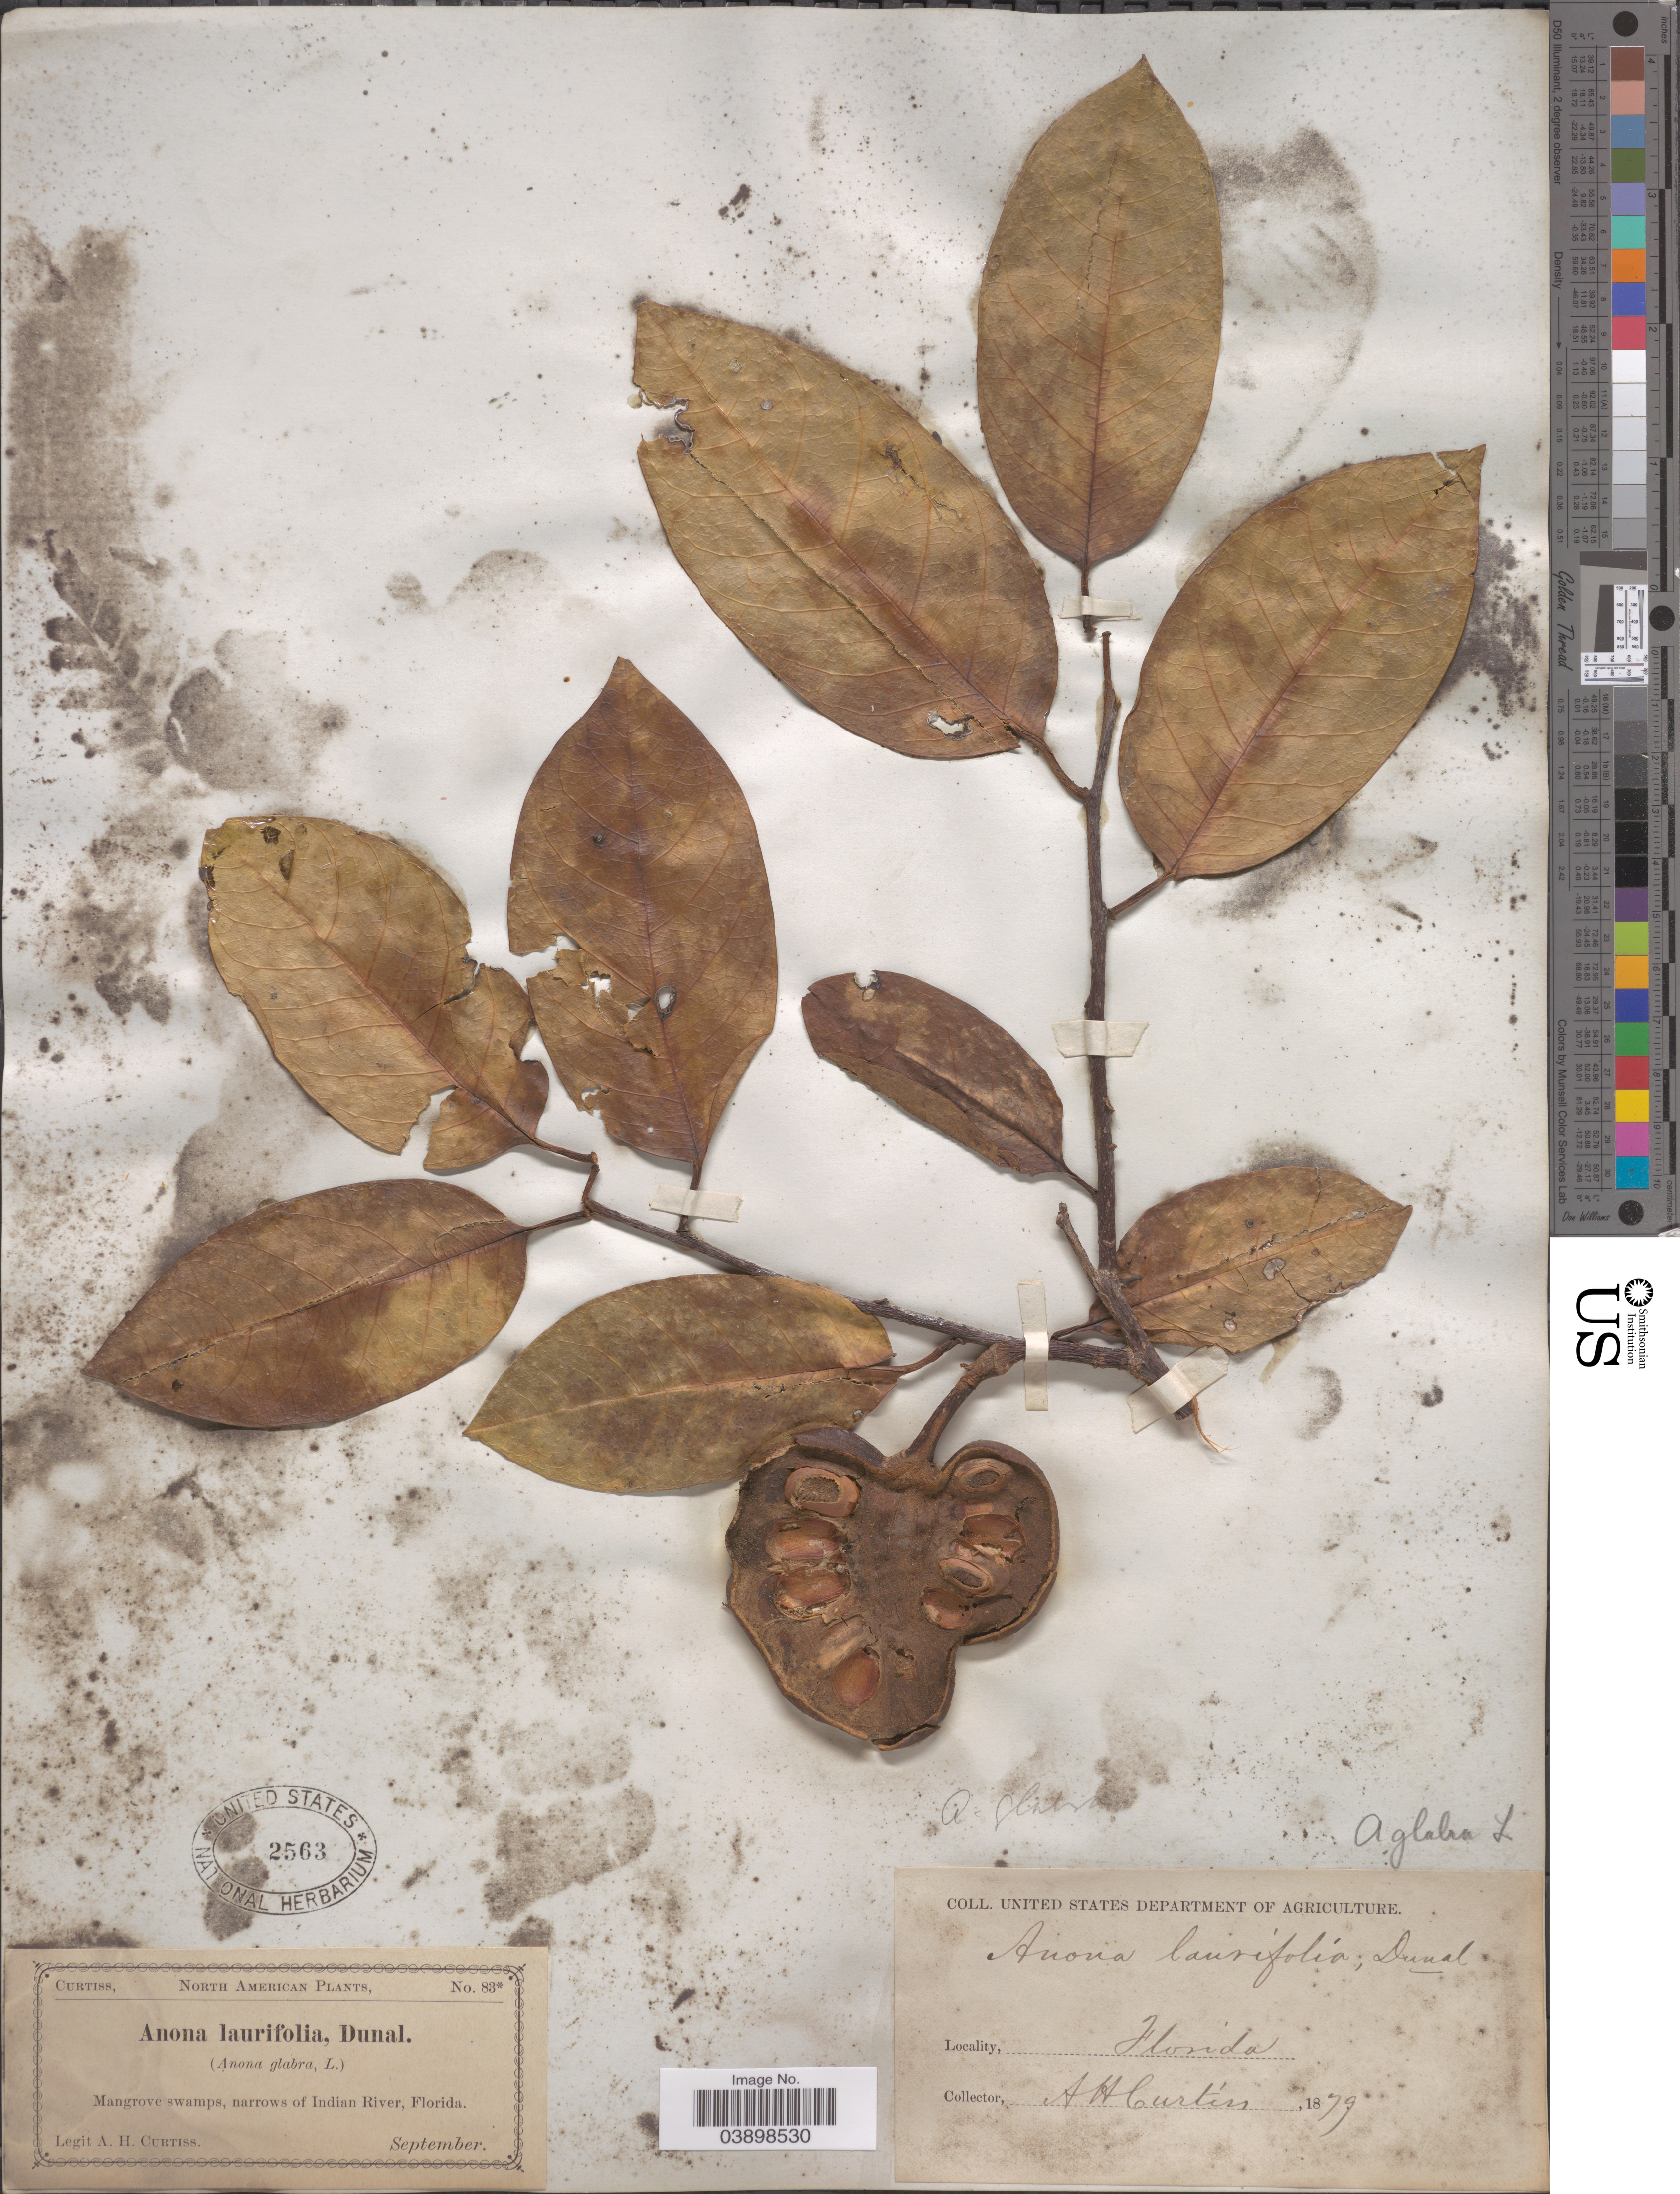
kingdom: Plantae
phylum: Tracheophyta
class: Magnoliopsida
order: Magnoliales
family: Annonaceae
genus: Annona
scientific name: Annona glabra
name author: L.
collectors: A. H. Curtiss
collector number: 83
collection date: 1879-09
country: United States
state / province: Florida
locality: Mangrove swamps, narrows of Indian River.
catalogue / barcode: US 2563